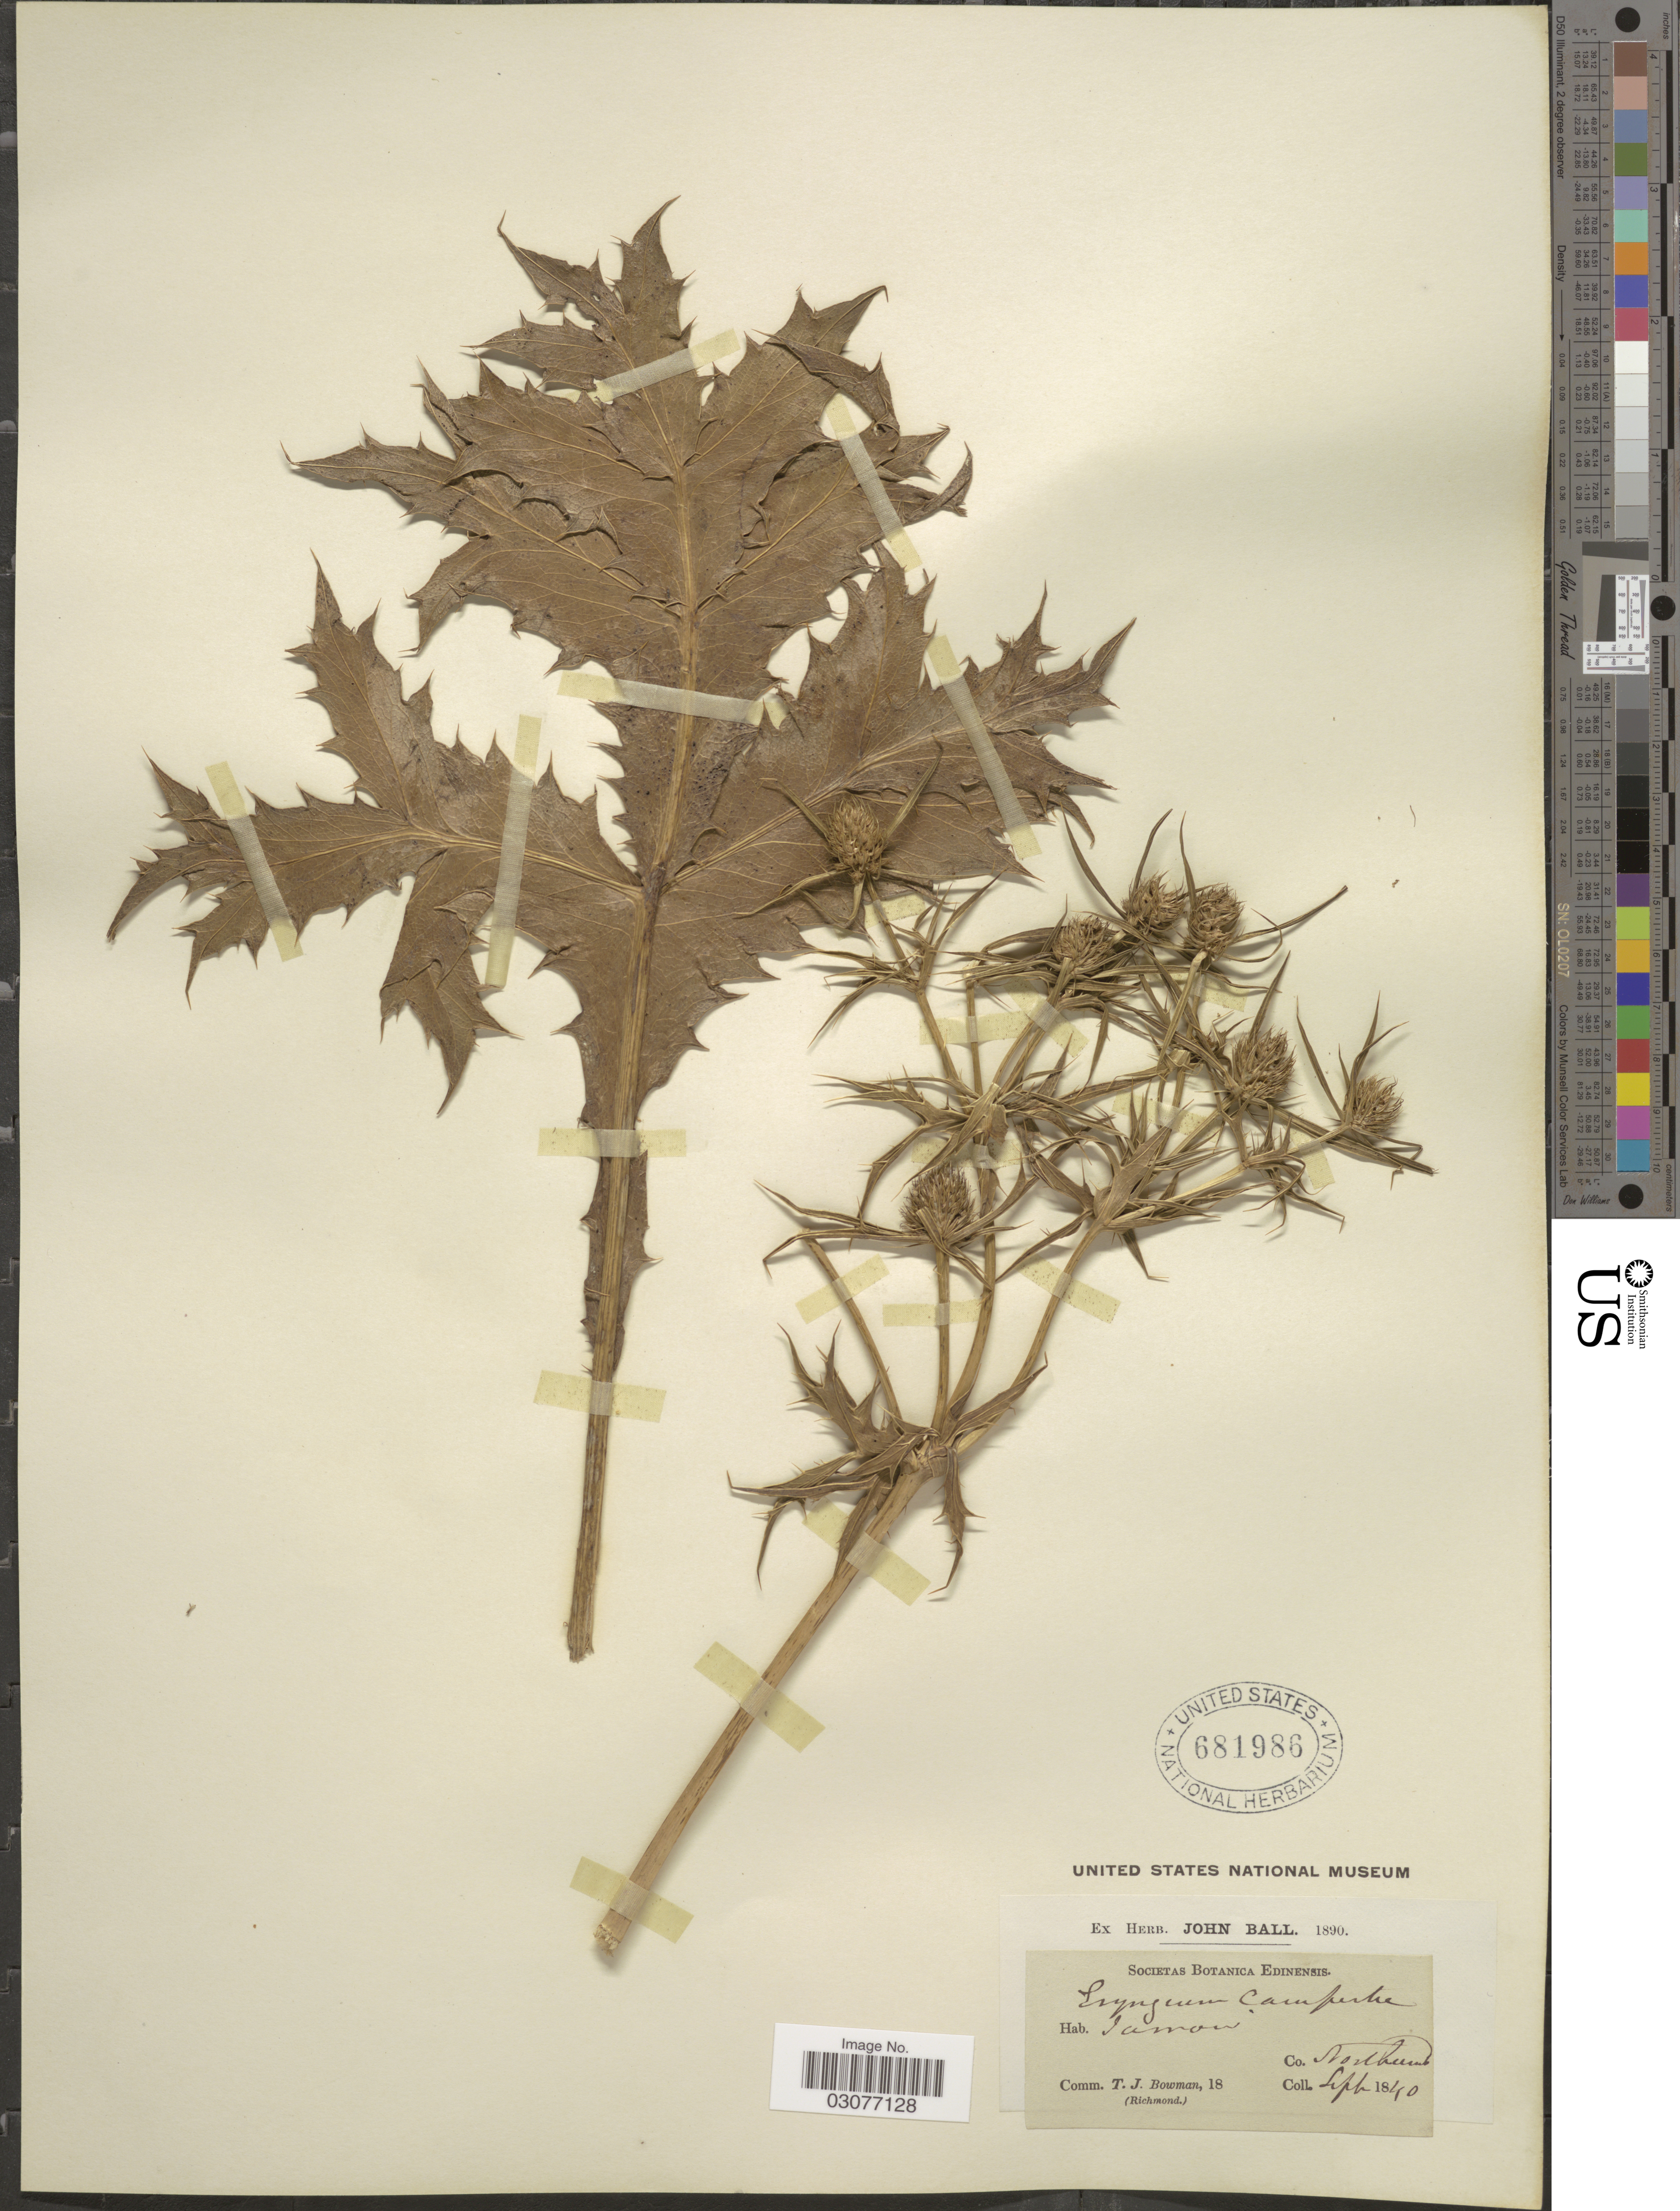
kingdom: Plantae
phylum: Tracheophyta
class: Magnoliopsida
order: Apiales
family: Apiaceae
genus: Eryngium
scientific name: Eryngium campestre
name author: L.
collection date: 1840-09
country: United Kingdom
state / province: England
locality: Sarnow [interpreted] Co. Northumb.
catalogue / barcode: US 681986